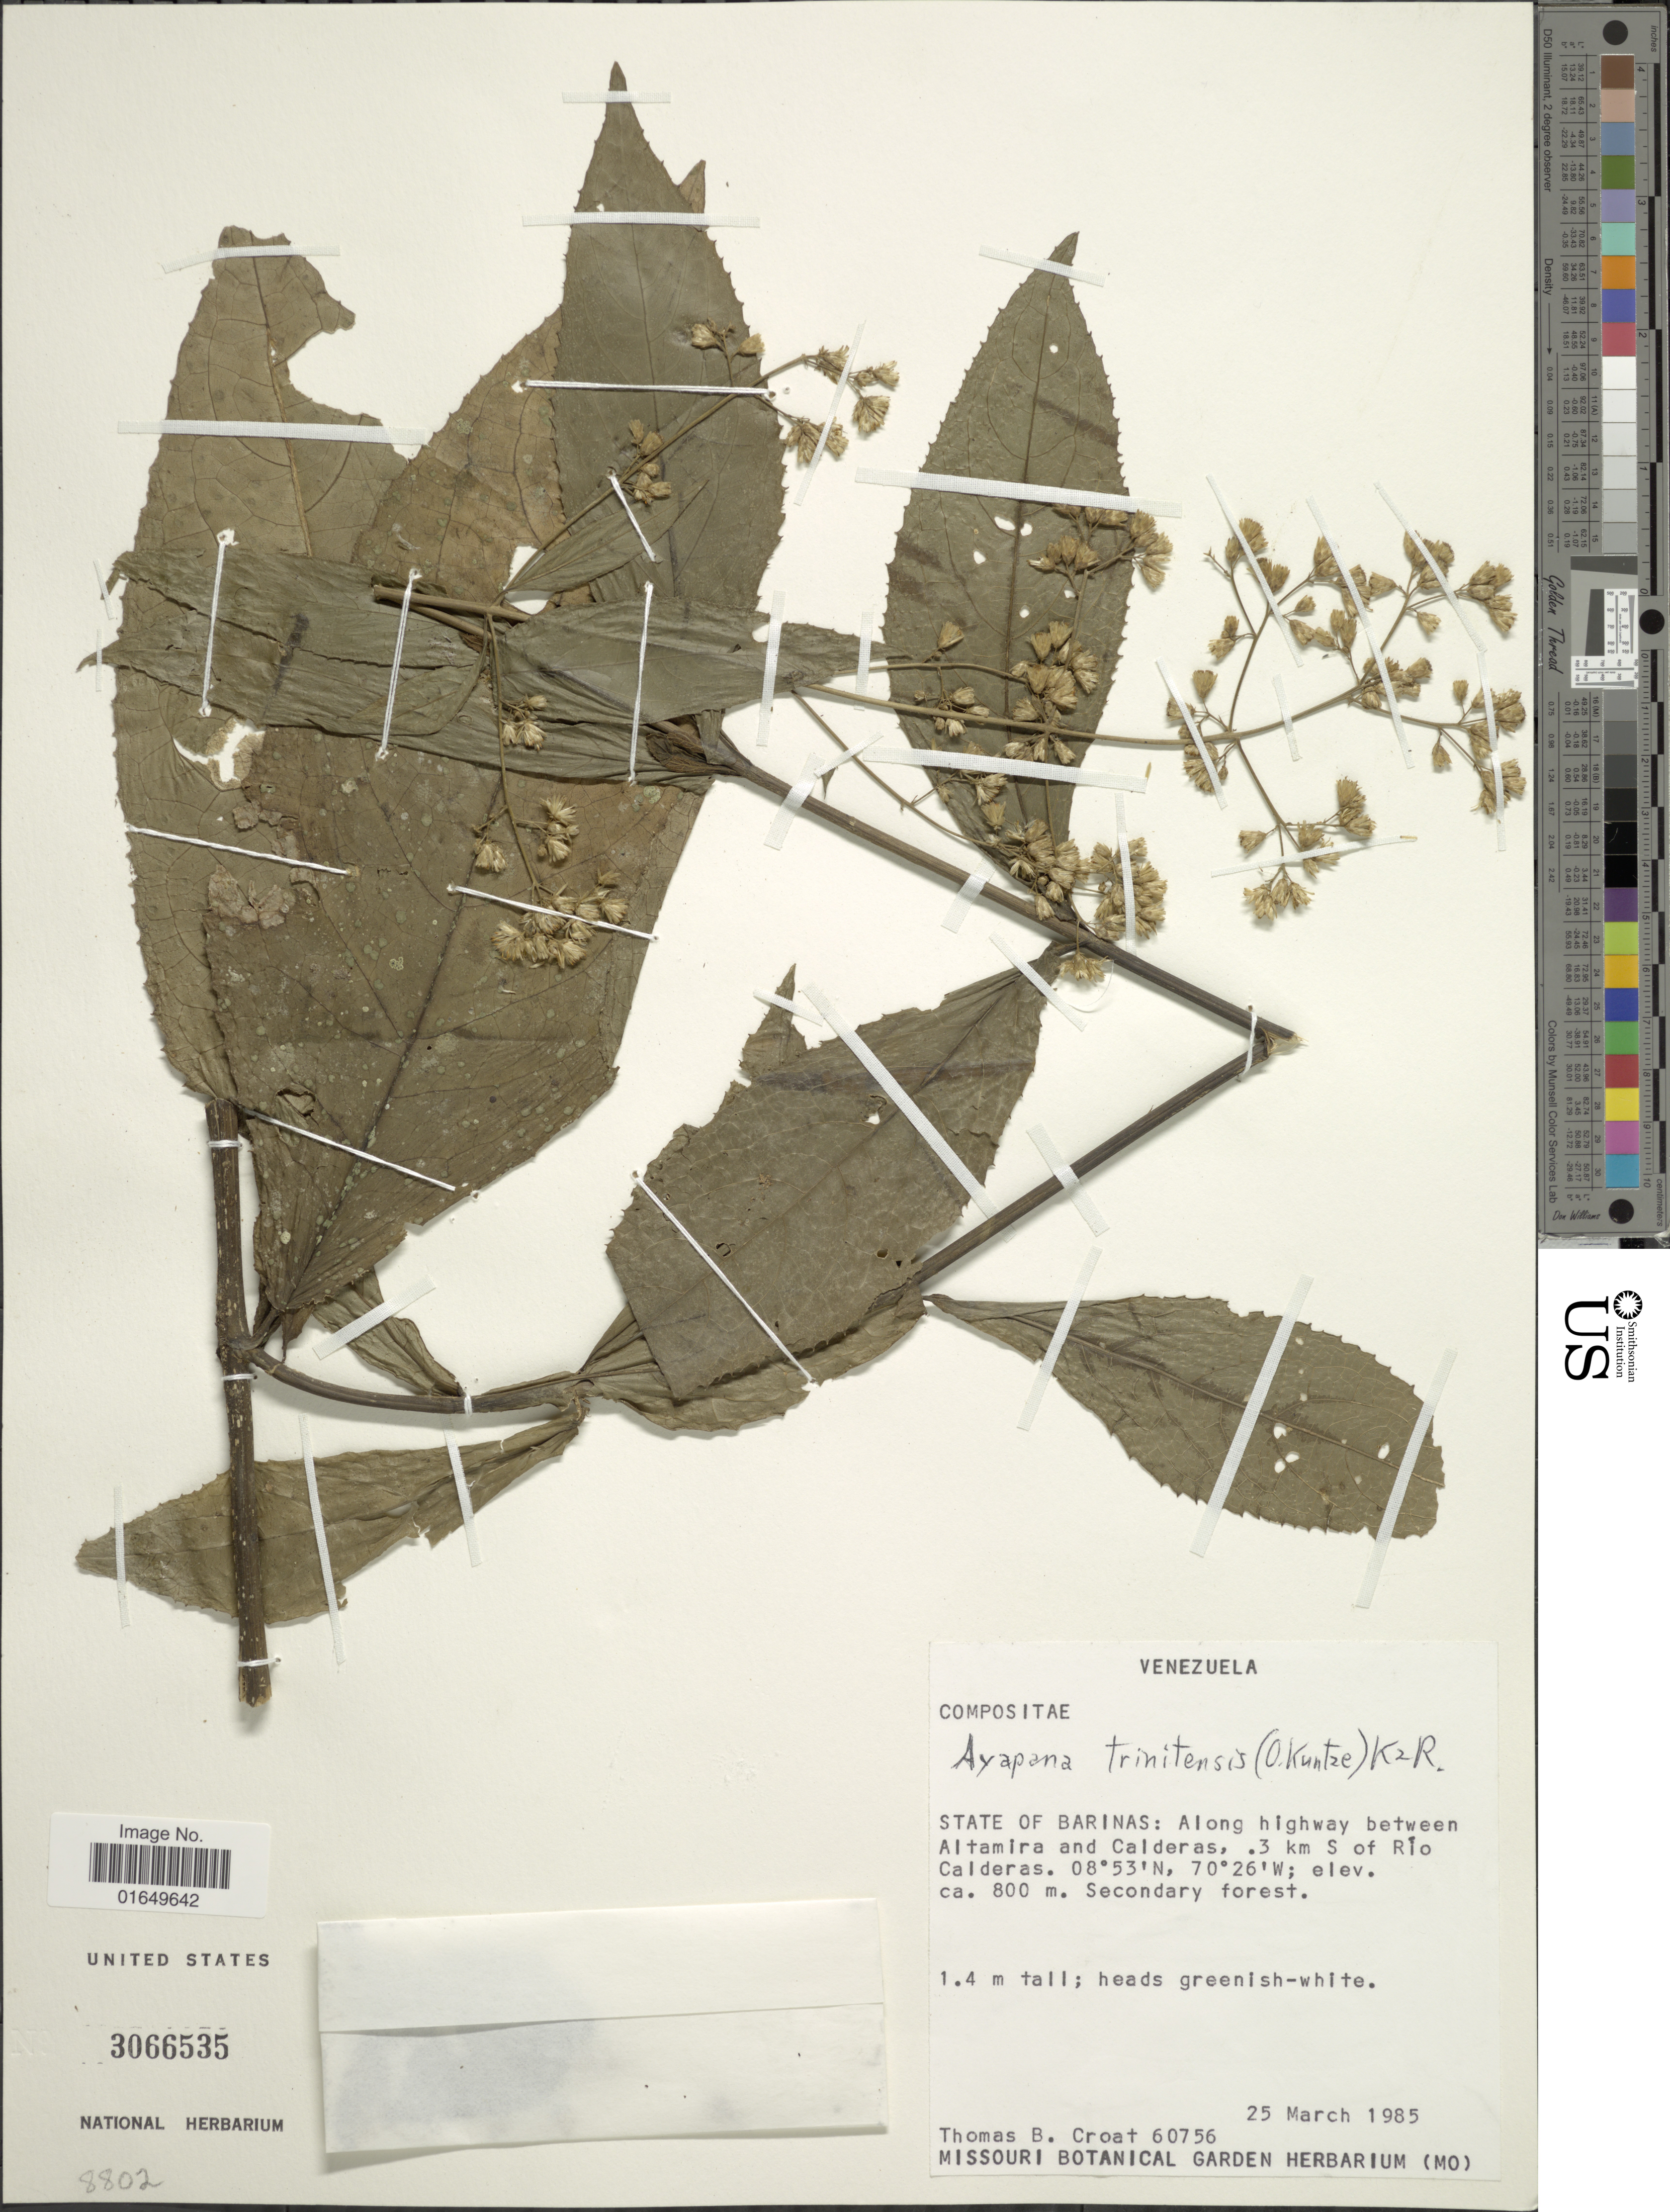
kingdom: Plantae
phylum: Tracheophyta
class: Magnoliopsida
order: Asterales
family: Asteraceae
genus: Ayapana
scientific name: Ayapana trinitensis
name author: (Kuntze) R.M. King & H. Rob.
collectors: T. B. Croat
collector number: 60756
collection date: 1985-03-25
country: Venezuela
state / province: Barinas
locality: Along highway between Altamira and Calderas, 3 km S of Rio Calderas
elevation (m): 800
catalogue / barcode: US 3066535